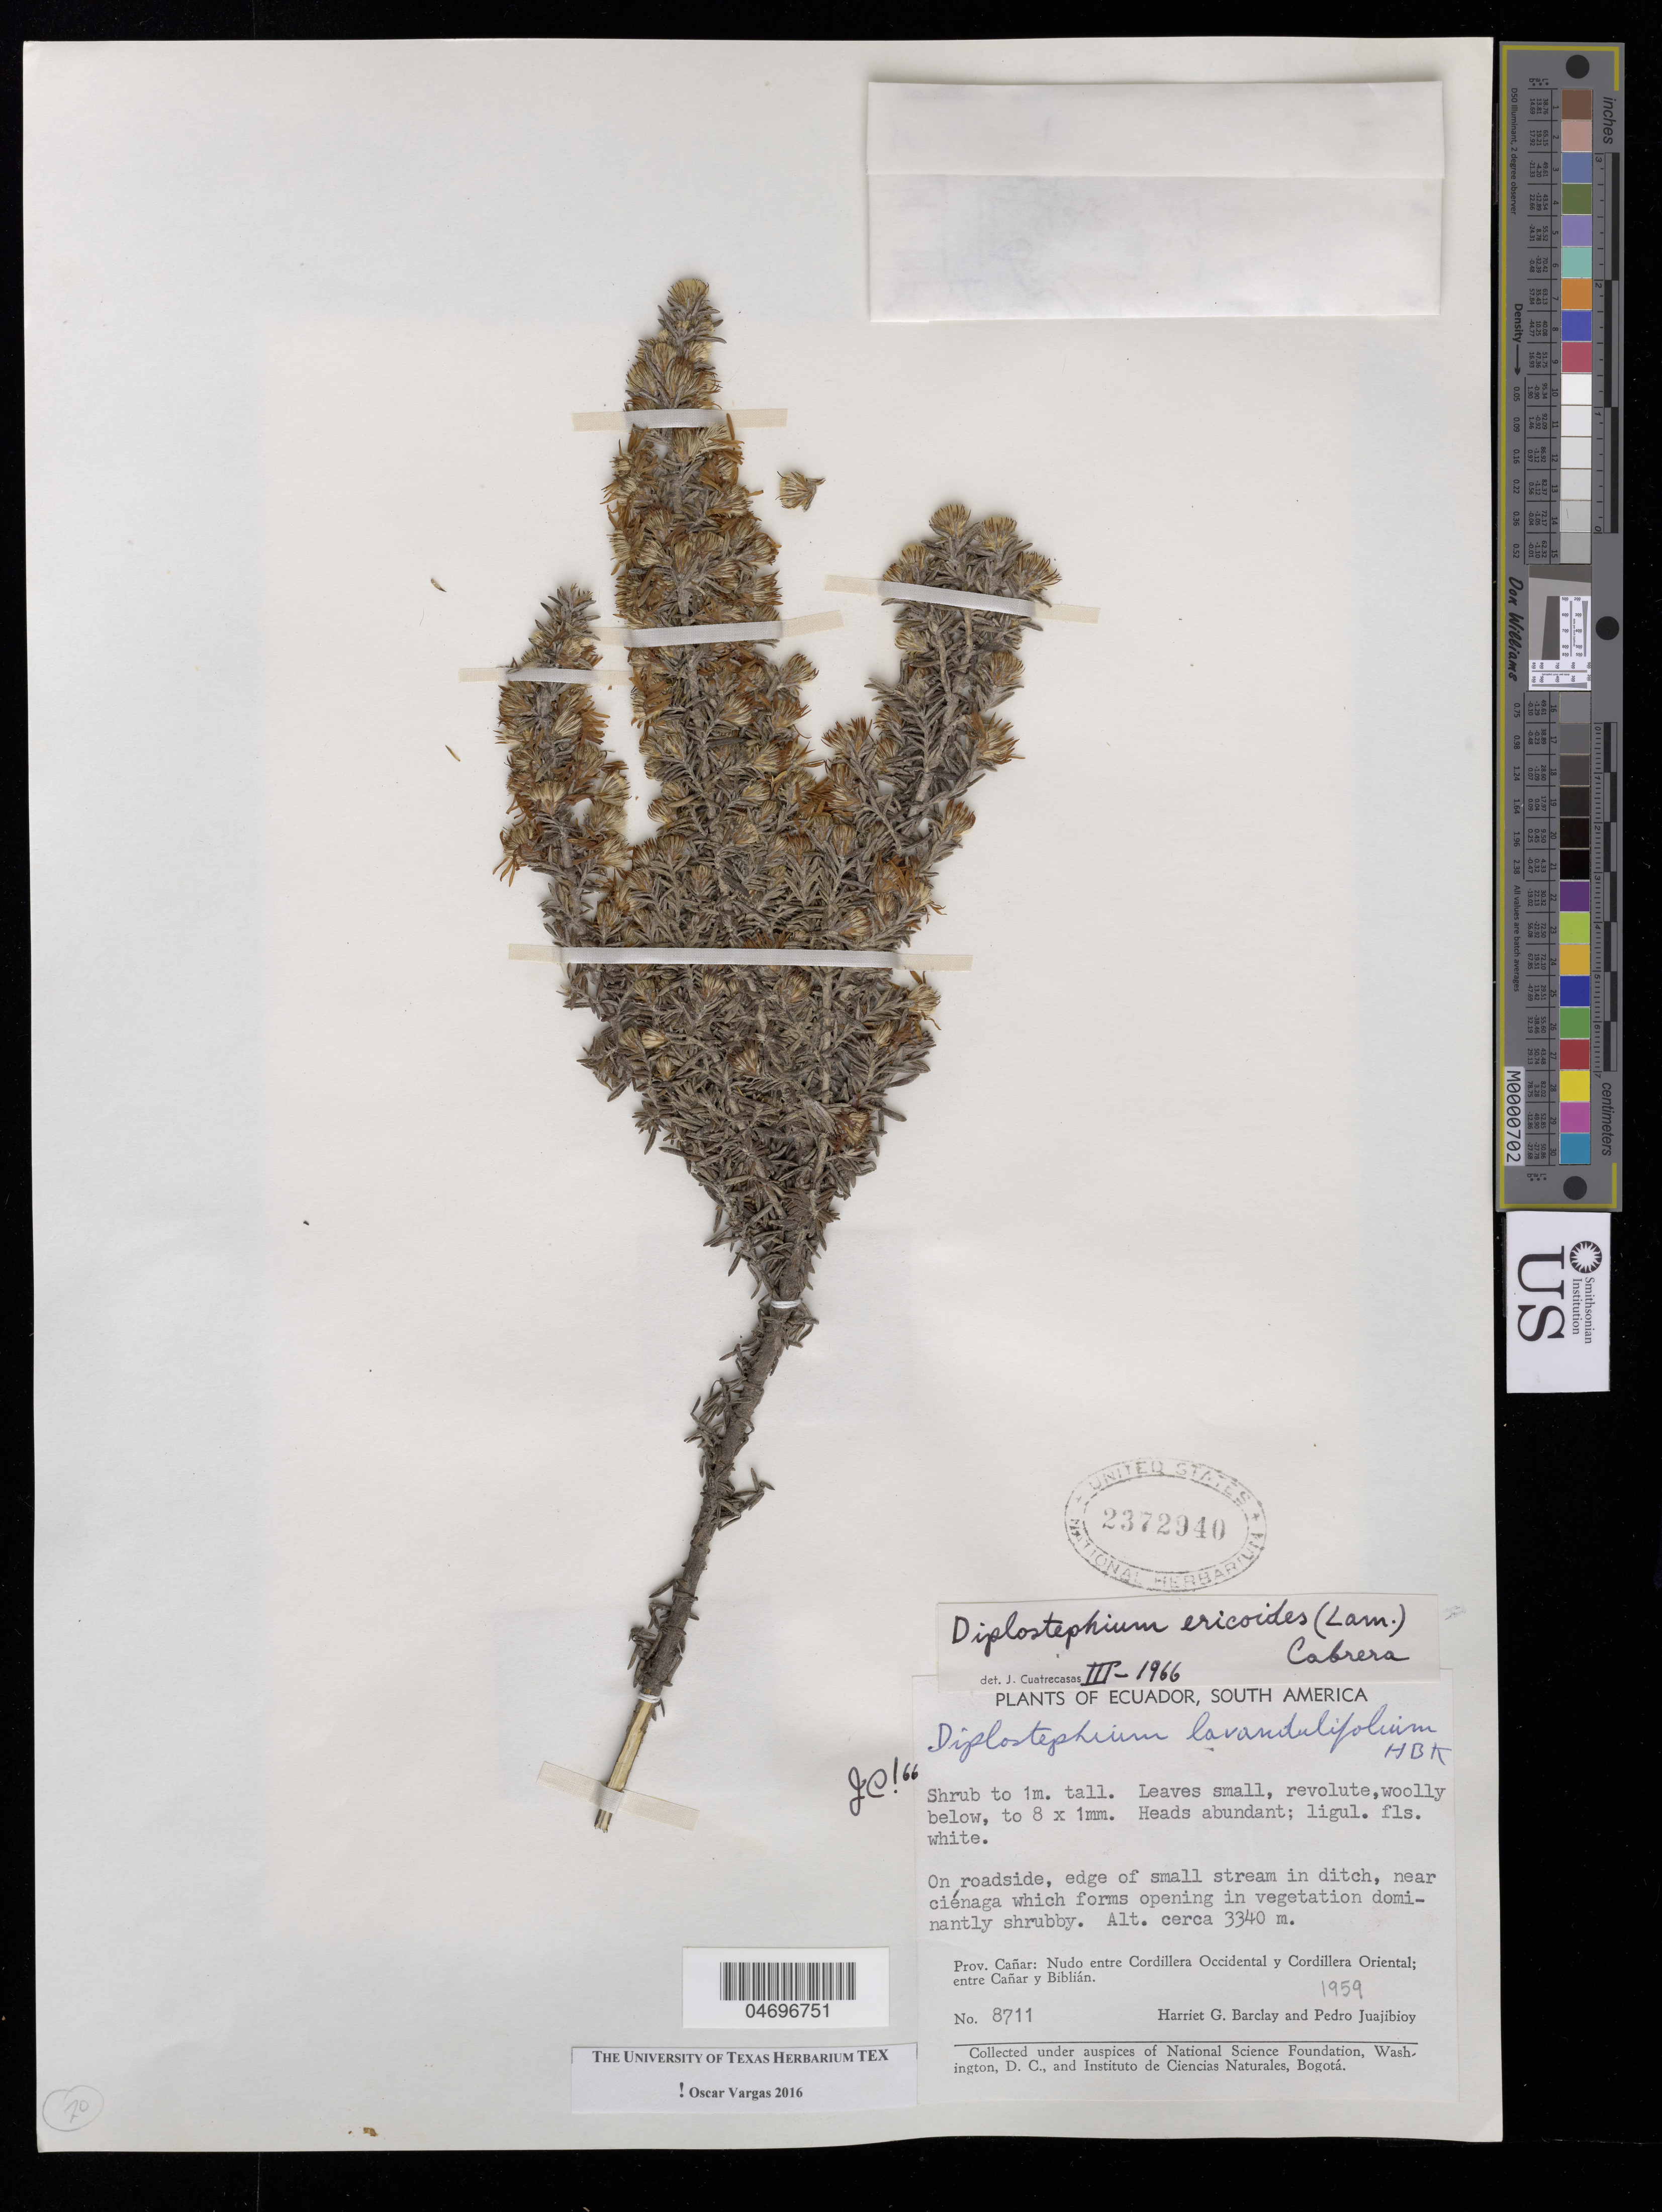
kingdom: Plantae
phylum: Tracheophyta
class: Magnoliopsida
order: Asterales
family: Asteraceae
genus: Diplostephium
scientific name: Diplostephium ericoides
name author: (Lam.) Cabrera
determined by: Vargas, Oscar M.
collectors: H. G. Barclay & P. Juajibioy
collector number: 8711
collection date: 1959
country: Ecuador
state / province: Cañar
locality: Nudo entre Cordillera Occidental y Cordillera Oriental, entre Canar y Biblian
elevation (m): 3340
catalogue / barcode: US 2372940